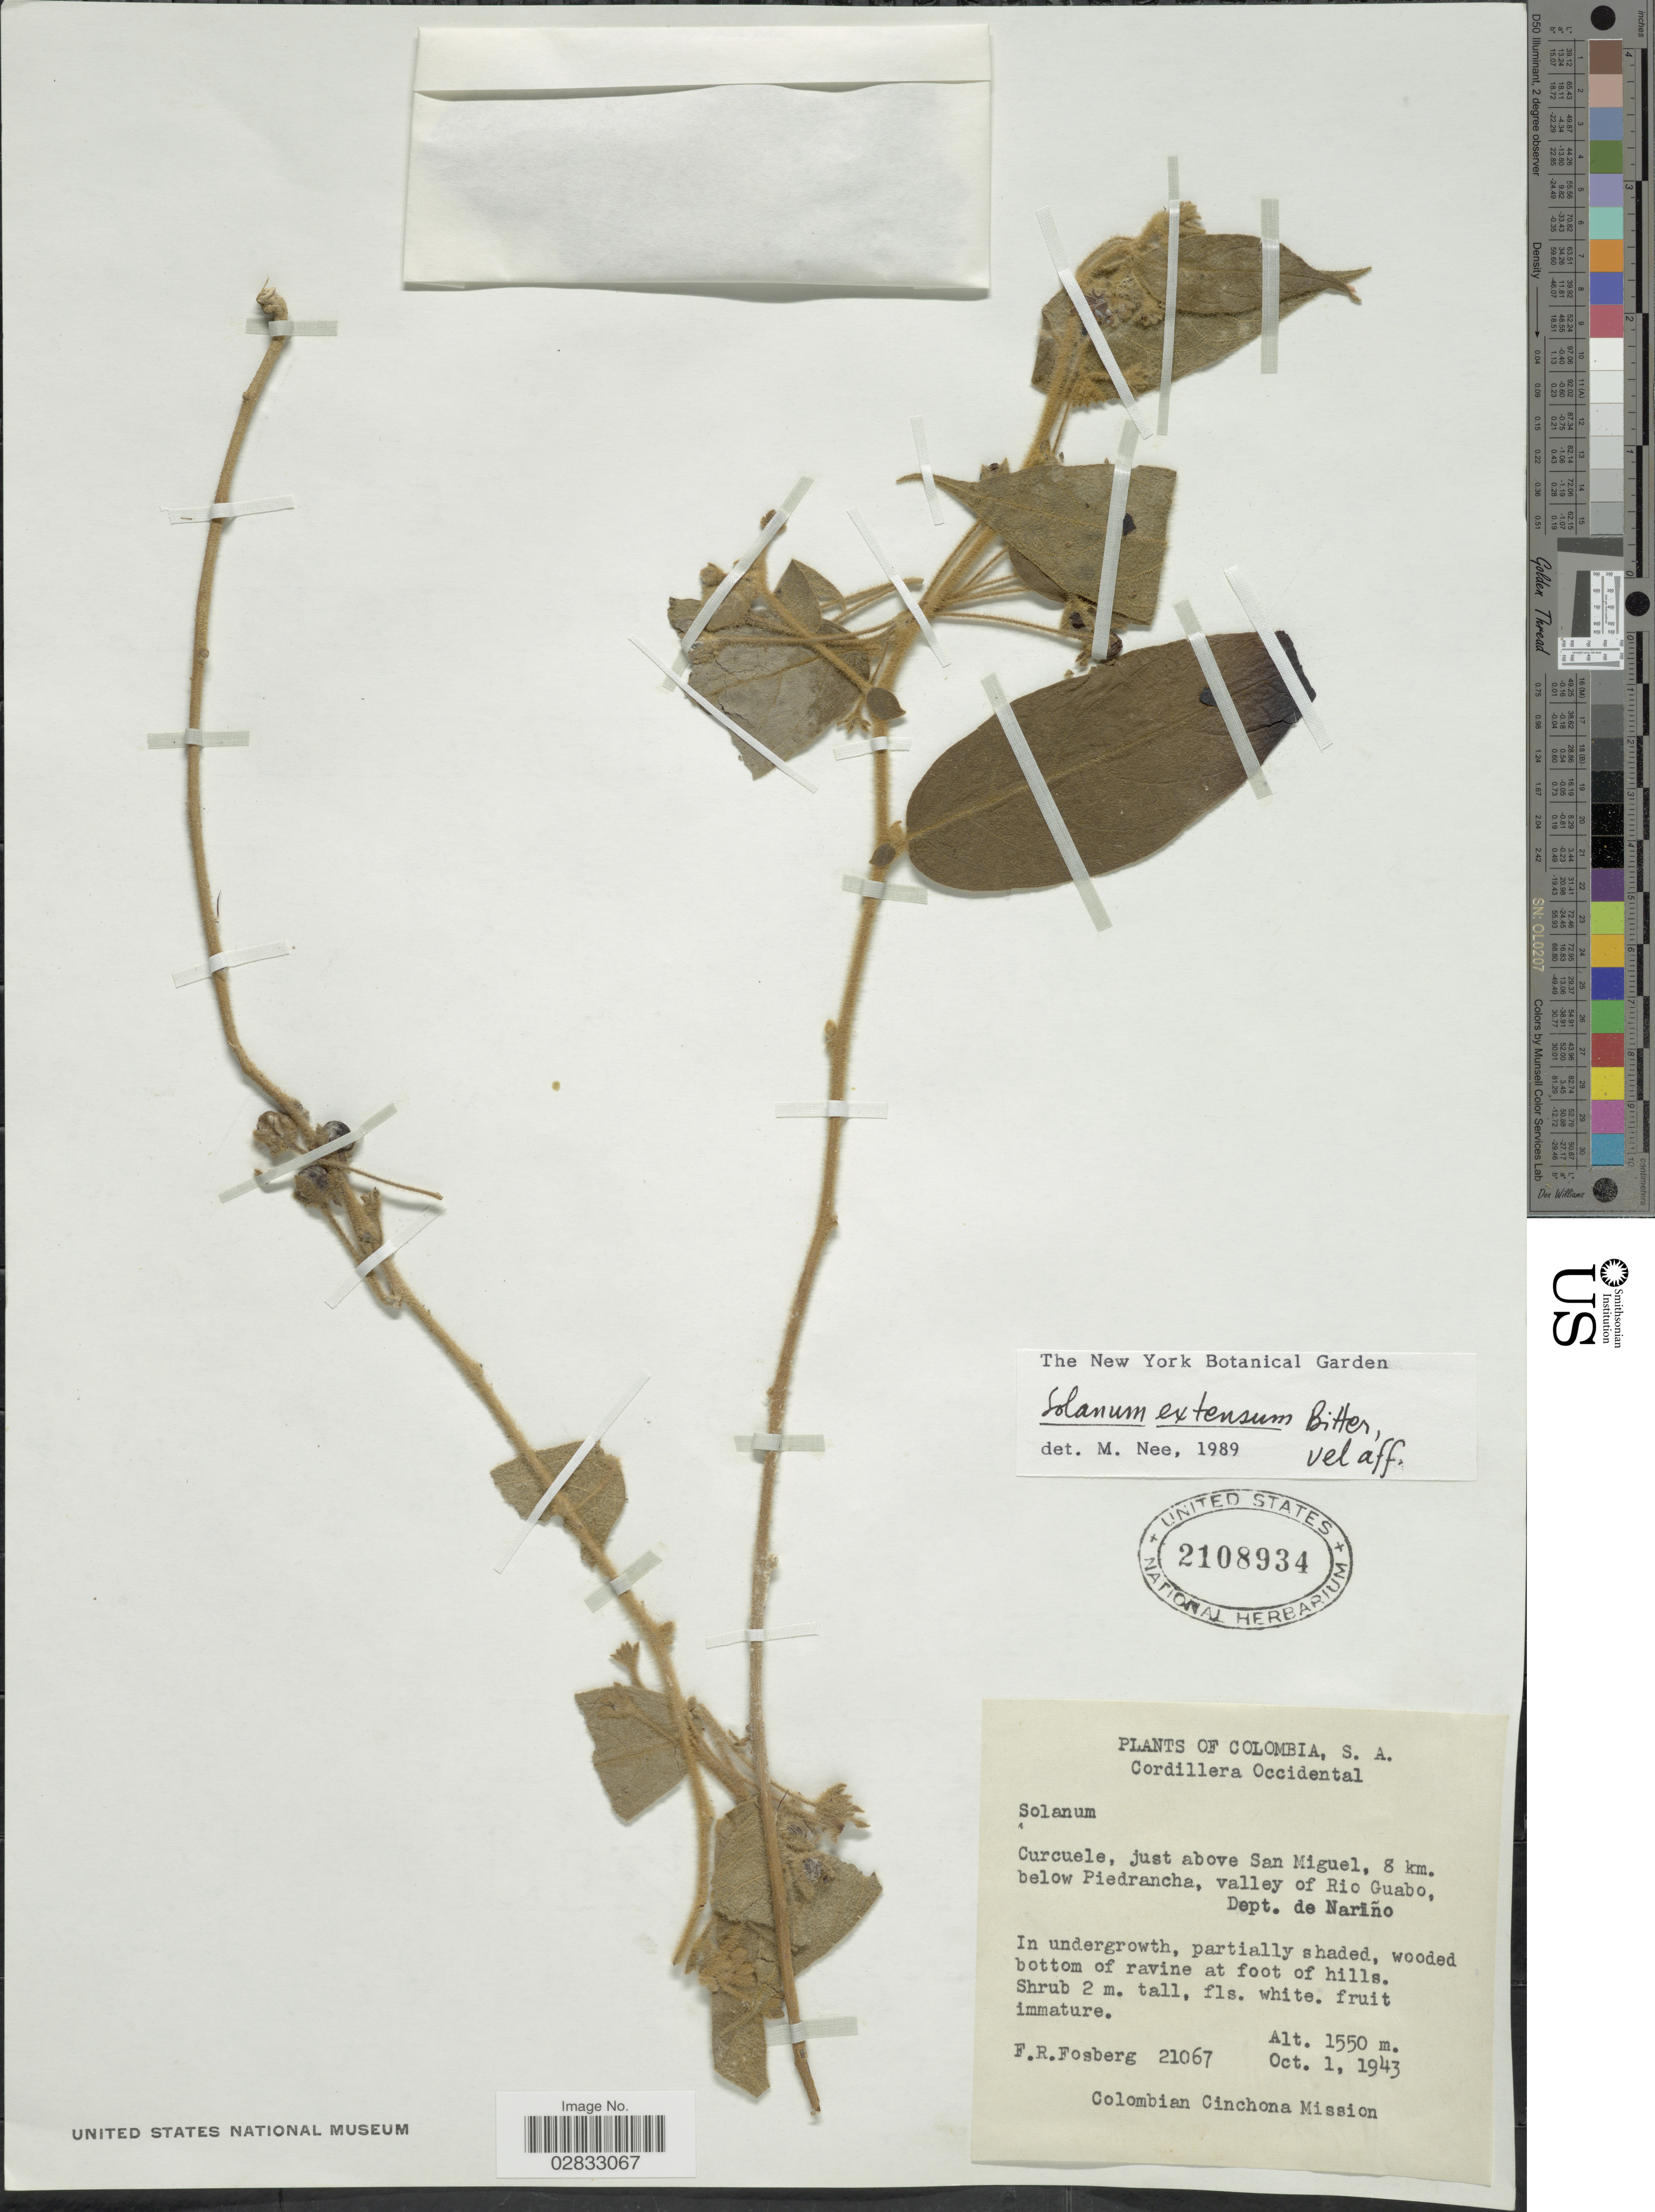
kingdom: Plantae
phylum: Tracheophyta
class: Magnoliopsida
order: Solanales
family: Solanaceae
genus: Solanum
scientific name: Solanum extensum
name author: Bitter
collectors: F. R. Fosberg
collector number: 21067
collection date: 1943-10-01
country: Colombia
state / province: Nariño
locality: Cordillera Occidental. Curcuele, just above San Miguel, 8 km. below Piedrancha, valley of Rio Guabo. Dept. de Nariño.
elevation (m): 1550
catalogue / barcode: US 2108934